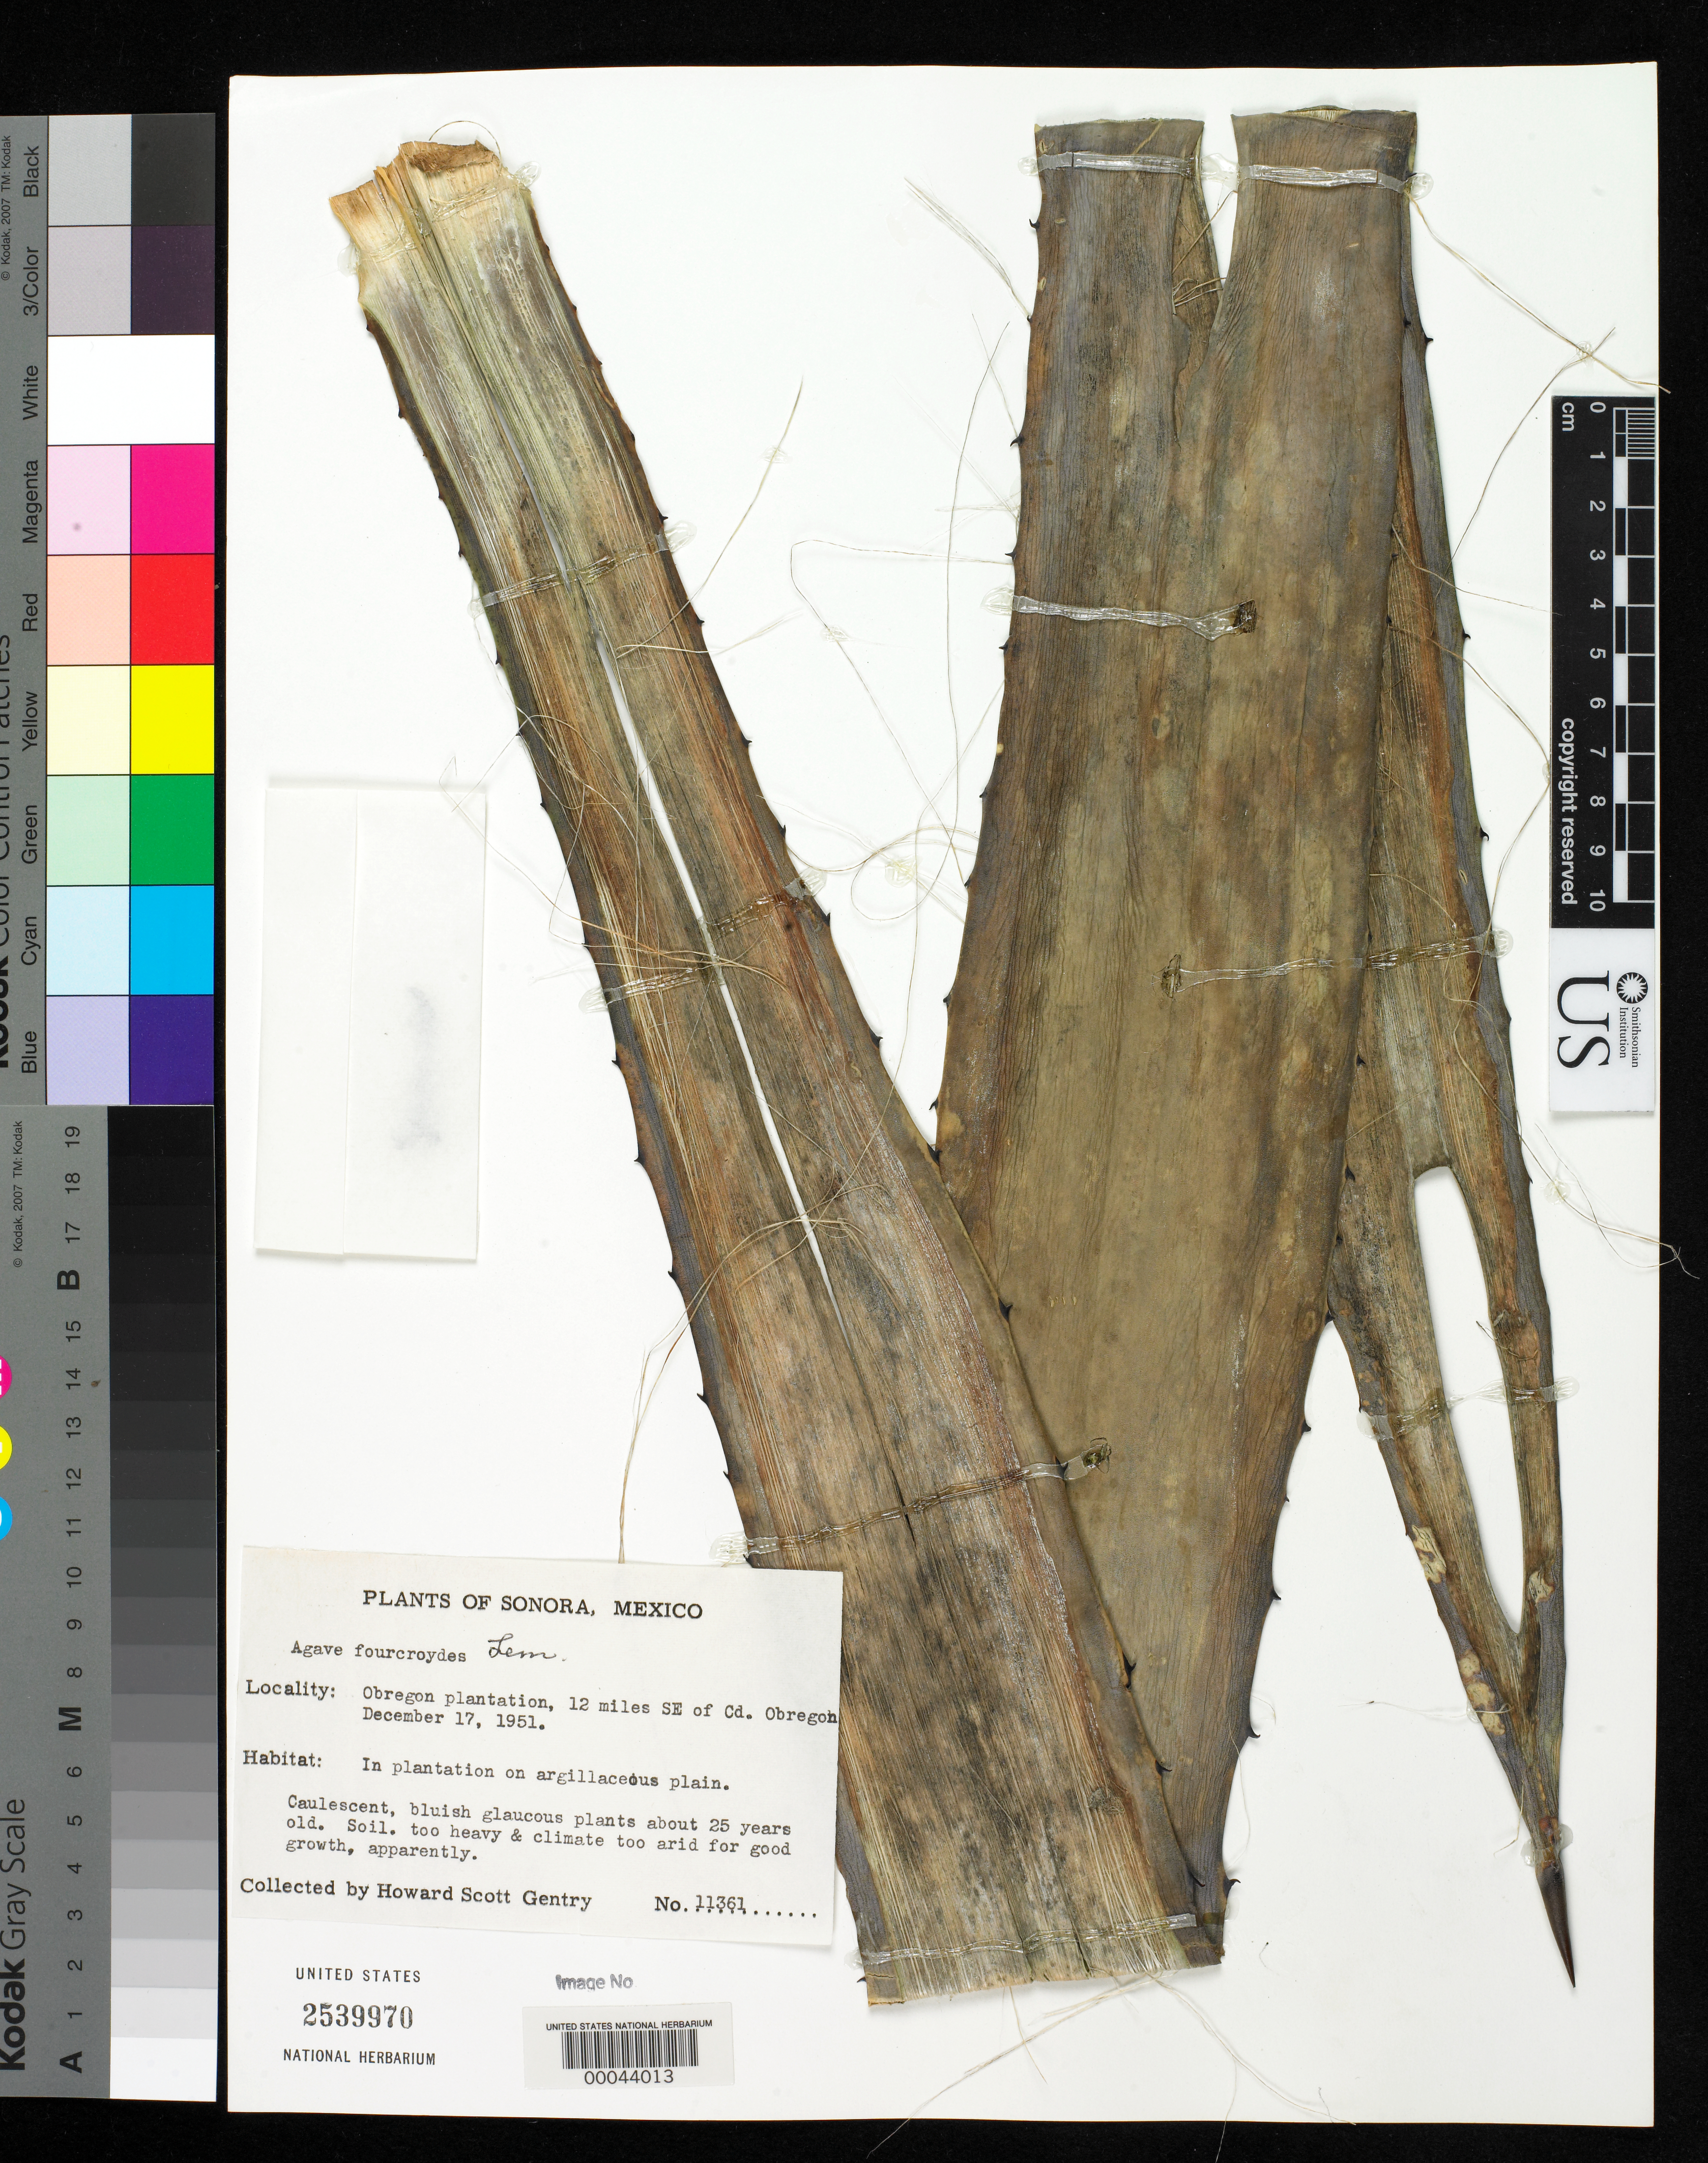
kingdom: Plantae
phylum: Tracheophyta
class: Liliopsida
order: Asparagales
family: Asparagaceae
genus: Agave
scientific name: Agave fourcroydes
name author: Lem.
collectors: H. S. Gentry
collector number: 11361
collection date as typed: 17 Dec 1951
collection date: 1951-12-17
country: Mexico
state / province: Sonora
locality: Obregon plantation, 12 mi SE of cd obregon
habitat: In plantation on argillaceous plain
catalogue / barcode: US 2539970